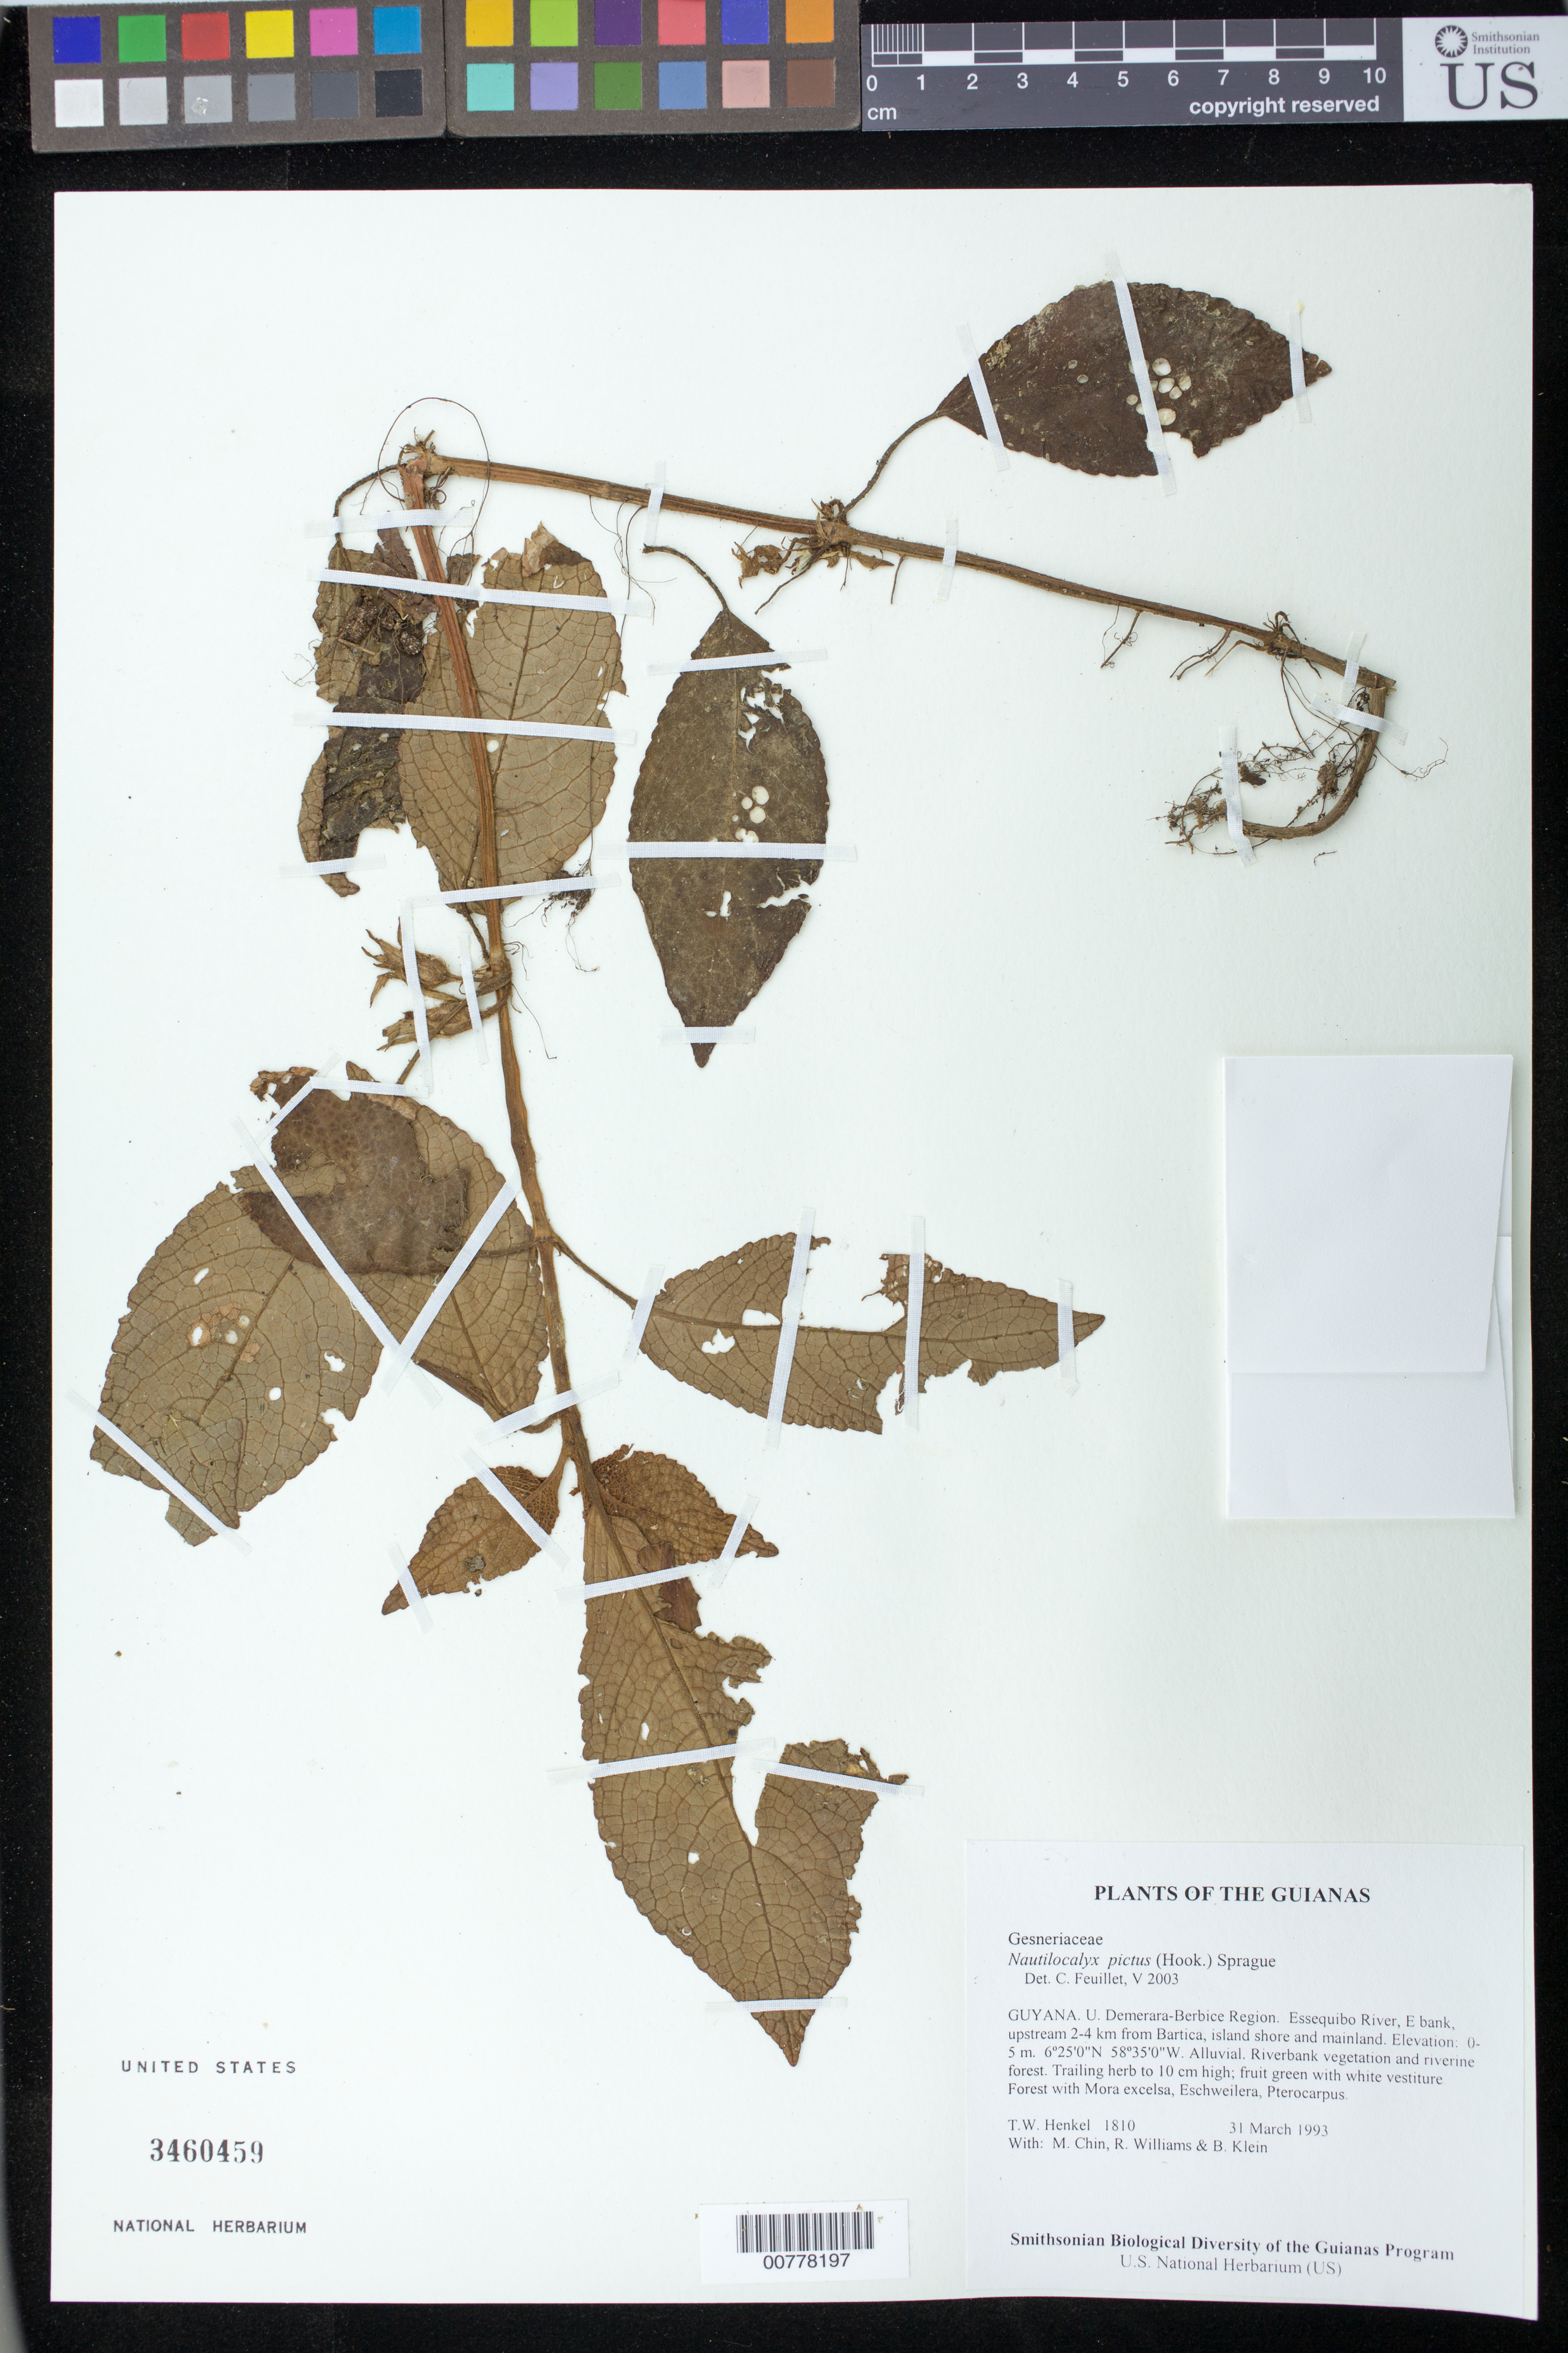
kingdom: Plantae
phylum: Tracheophyta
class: Magnoliopsida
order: Lamiales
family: Gesneriaceae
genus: Nautilocalyx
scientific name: Nautilocalyx pictus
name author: (Hook.) Sprague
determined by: Feuillet, C.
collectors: T. Henkel, M. Chin, R. Williams & B. Klein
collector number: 1810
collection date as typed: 31 March 1993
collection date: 1993-03-31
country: Guyana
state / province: U. Demerara-Berbice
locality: Essequibo River, E bank, upstream 2-4 km from Bartica, island shore and mainland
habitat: Alluvial. Riverbank vegetation and riverine forest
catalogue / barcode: US 3460459